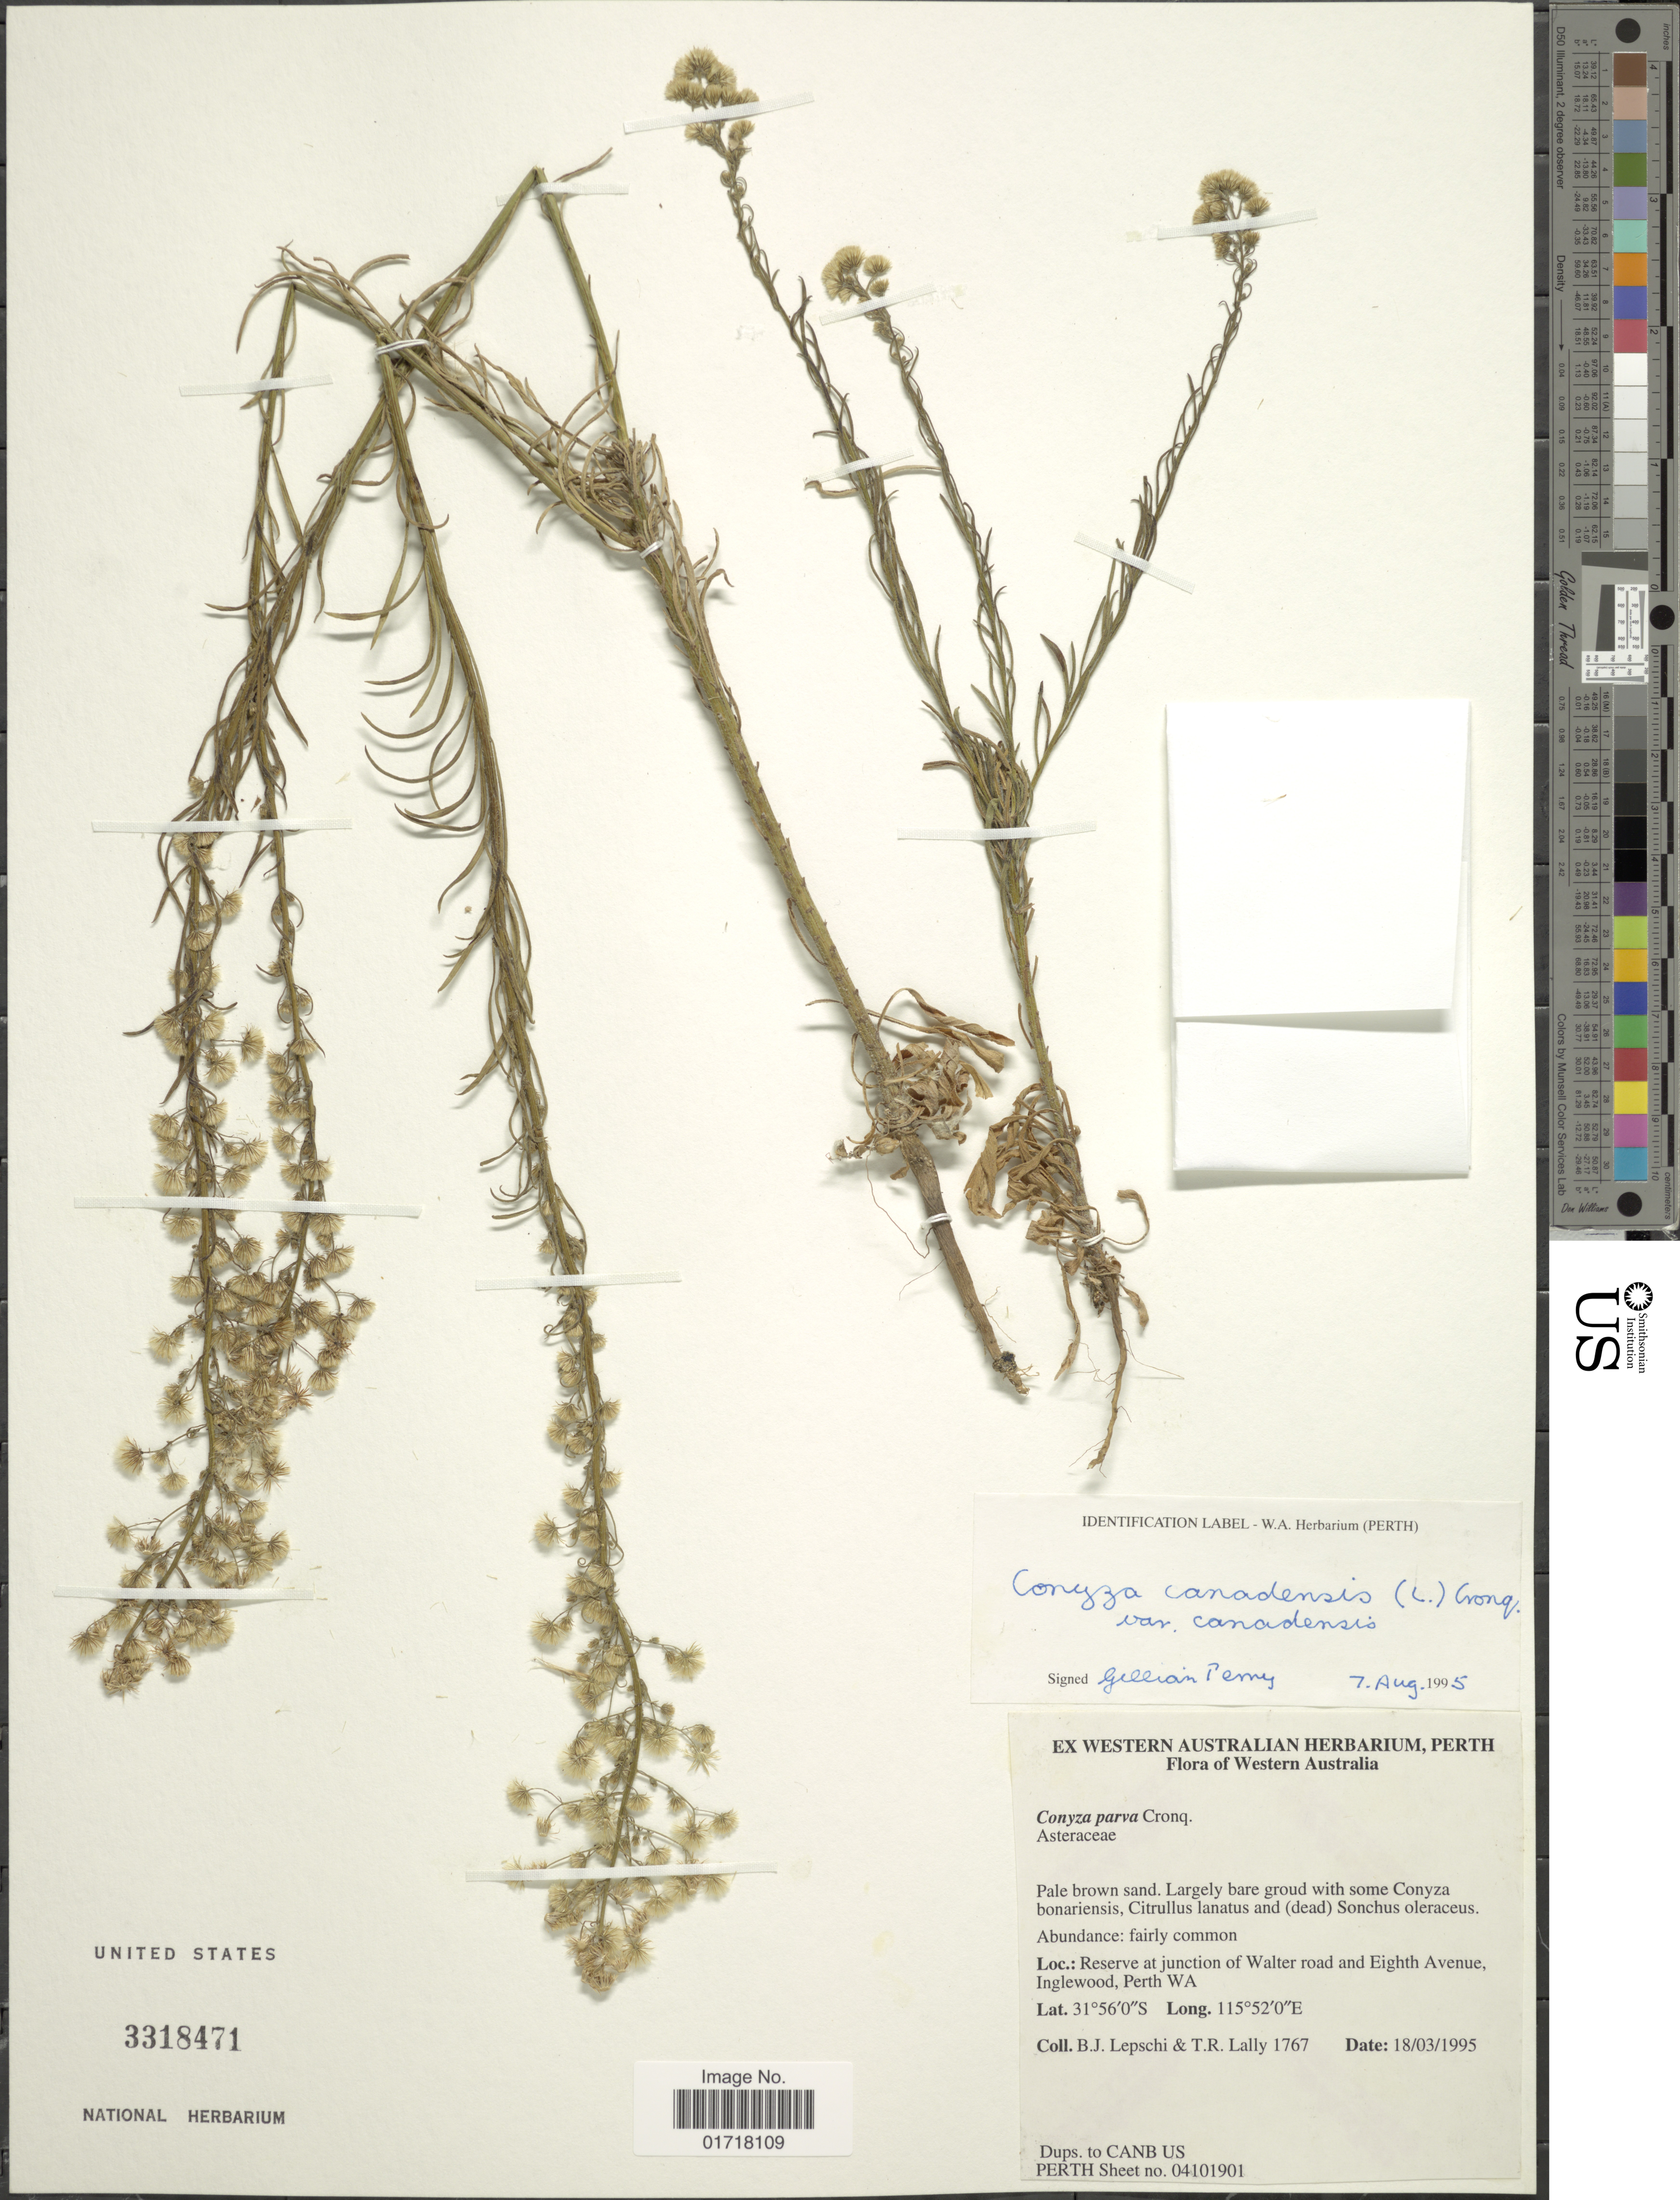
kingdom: Plantae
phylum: Tracheophyta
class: Magnoliopsida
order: Asterales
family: Asteraceae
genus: Conyza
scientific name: Conyza canadensis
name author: (L.) Cronq.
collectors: B. Lepschi & T. R. Lally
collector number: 1767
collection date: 1995-03-18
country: Australia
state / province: Western Australia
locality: Western Australia, Reserve at junction of Walter road and Eight Avenue, Inglewood, Perth WA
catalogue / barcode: US 3318471